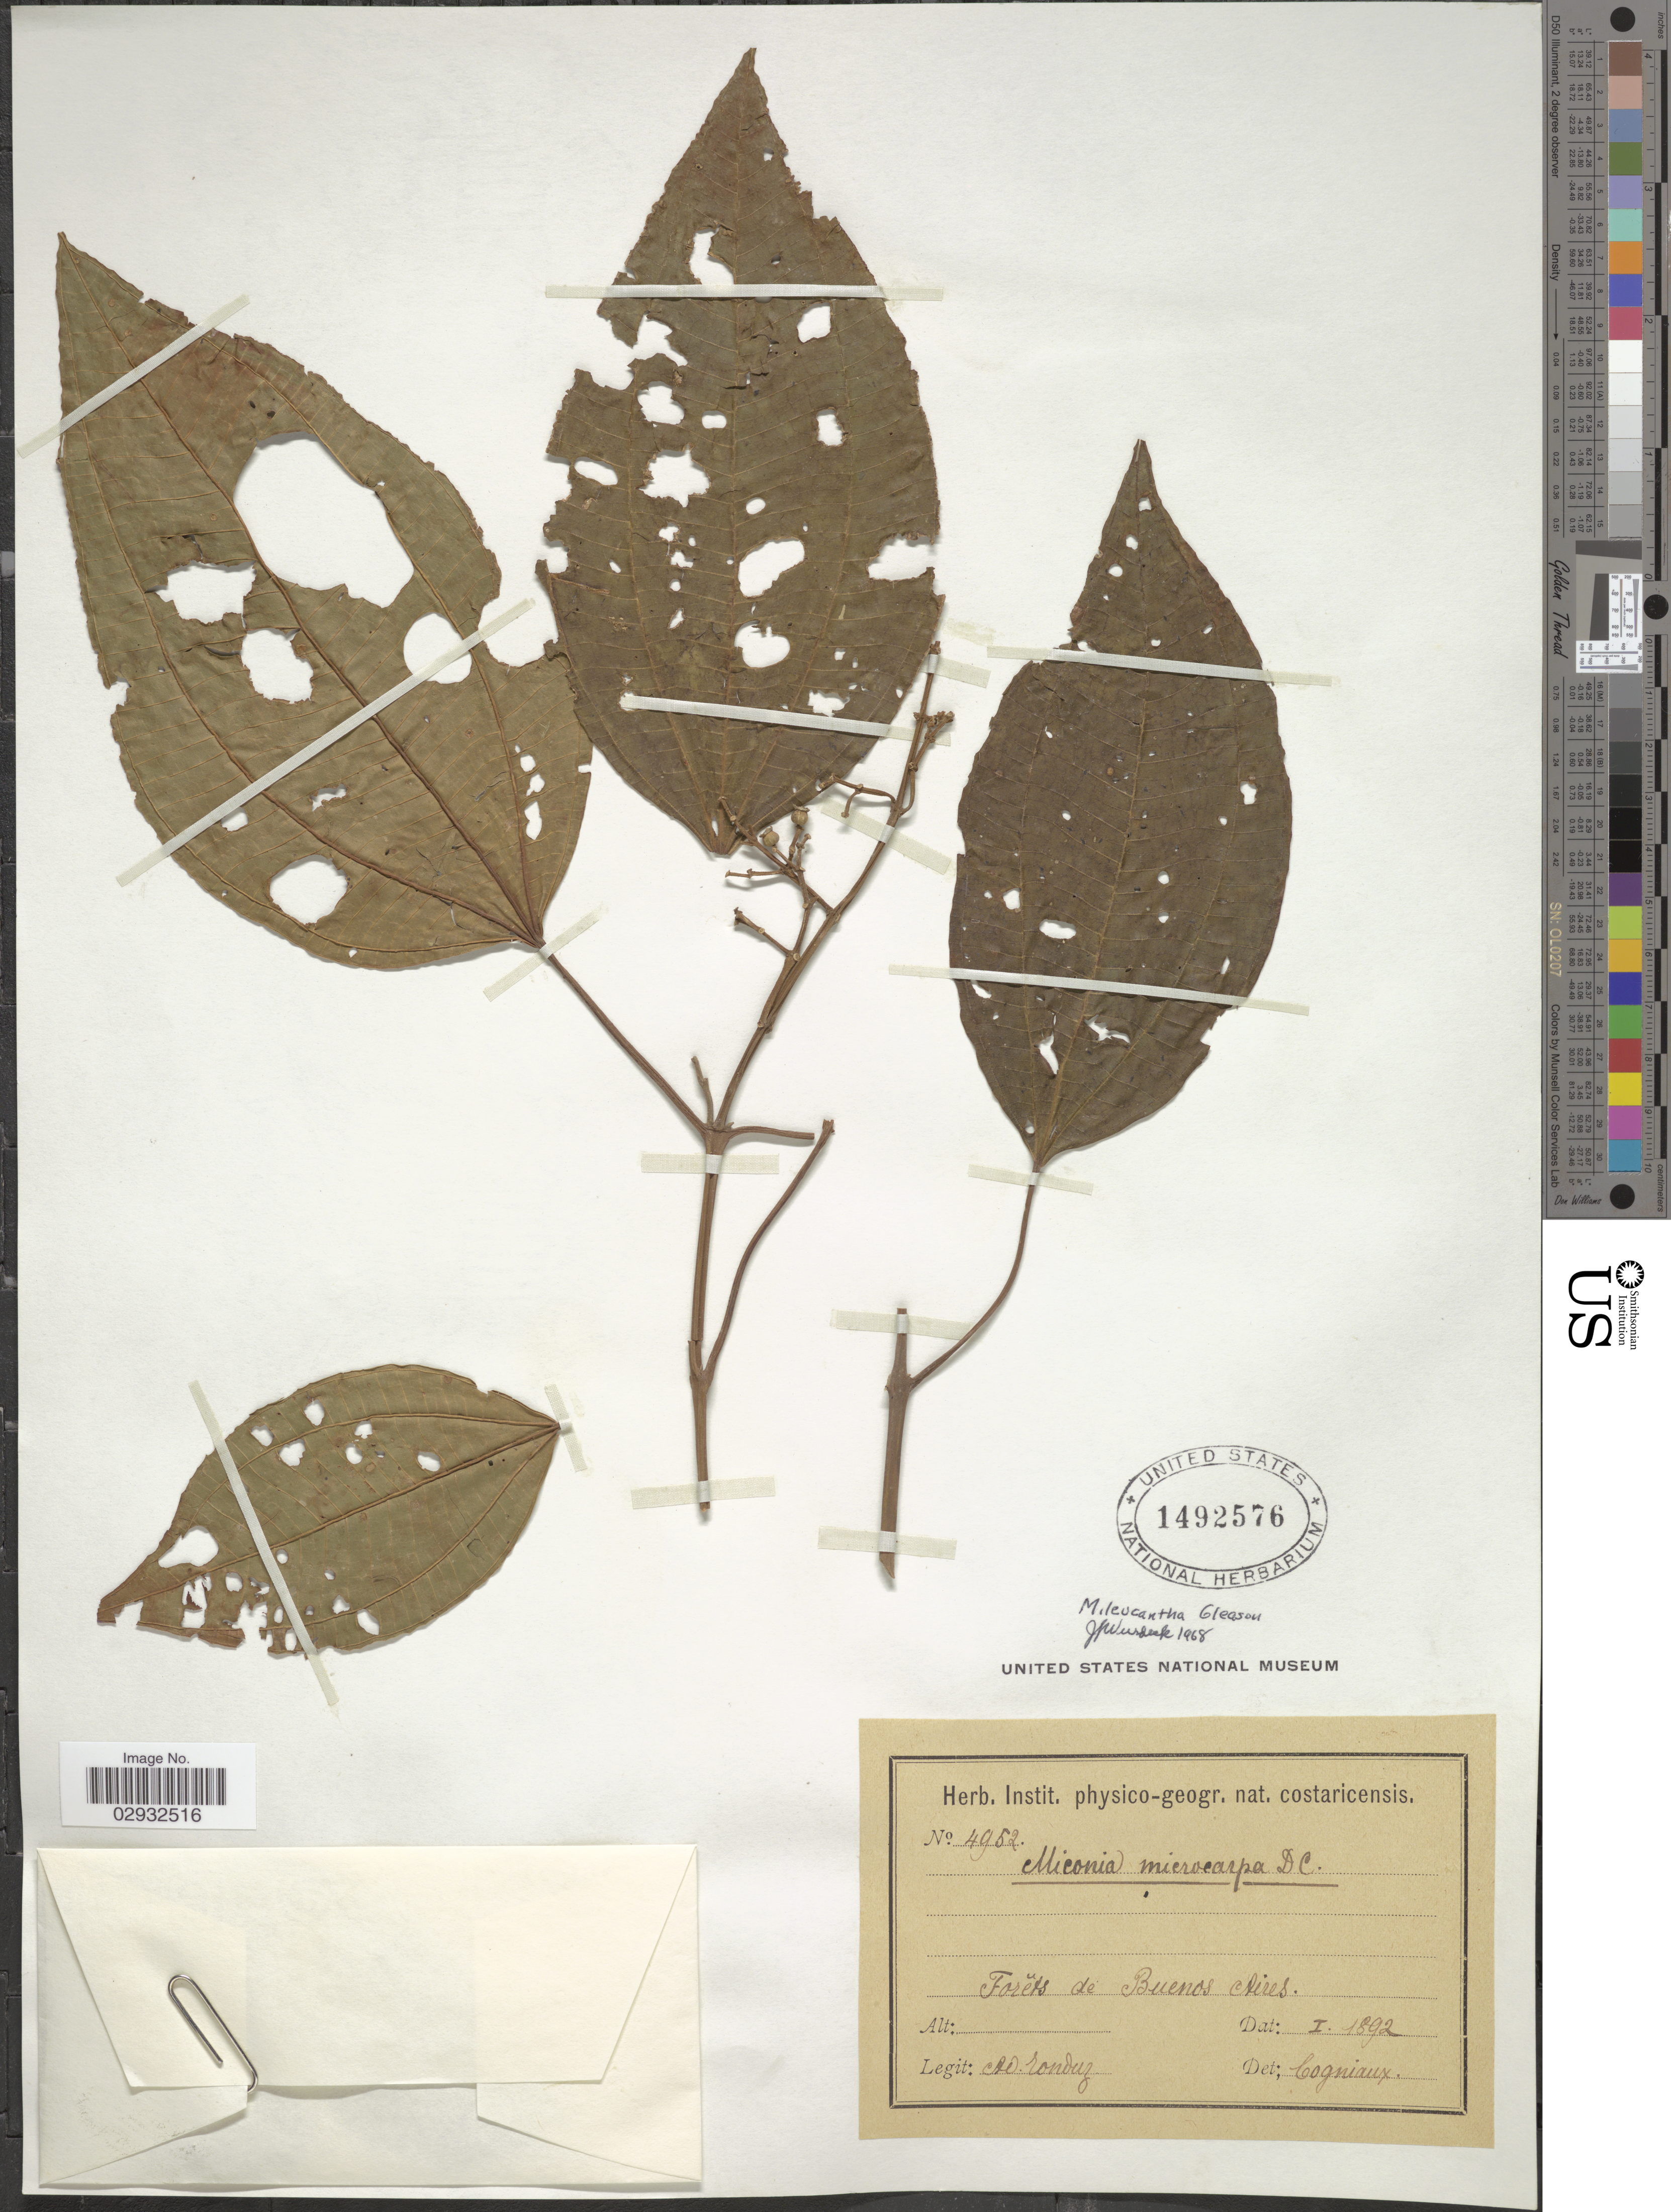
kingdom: Plantae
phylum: Tracheophyta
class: Magnoliopsida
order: Myrtales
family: Melastomataceae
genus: Miconia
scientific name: Miconia donaeana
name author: Naudin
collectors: A. Tonduz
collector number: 4952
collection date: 1892-01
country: Costa Rica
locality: Forêts de Buenos Aires.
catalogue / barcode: US 1492576